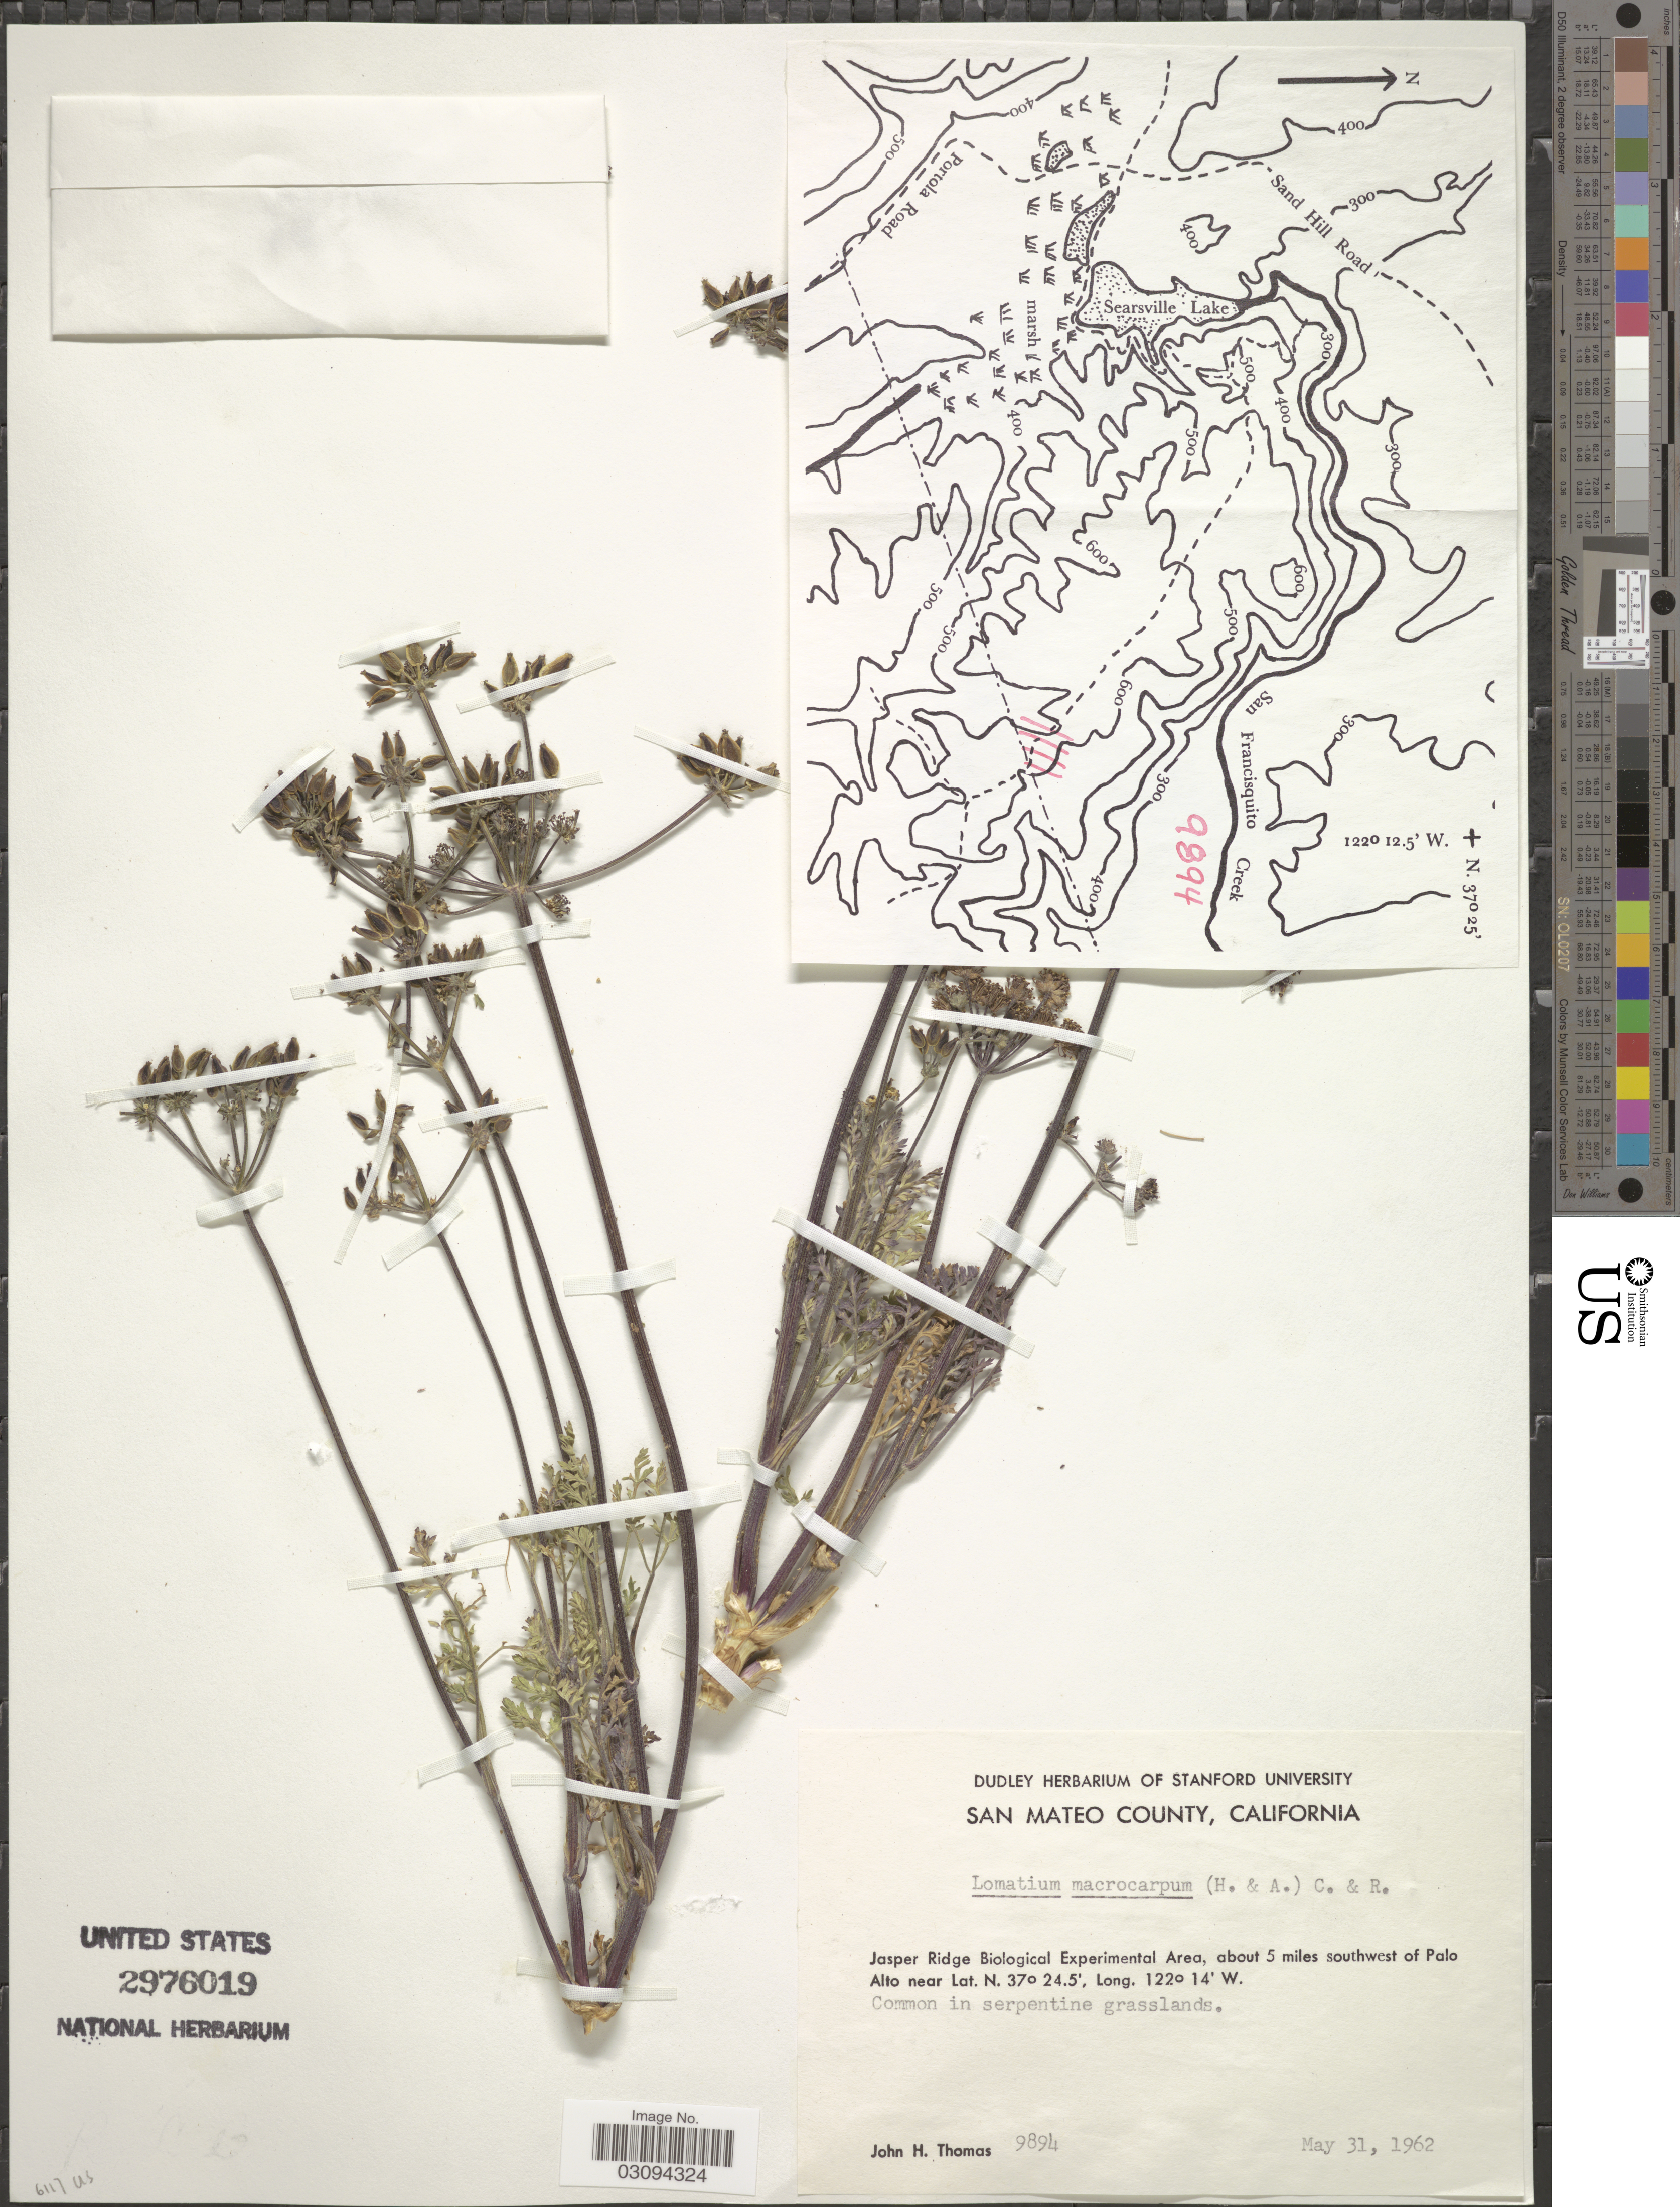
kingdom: Plantae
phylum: Tracheophyta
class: Magnoliopsida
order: Apiales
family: Apiaceae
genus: Lomatium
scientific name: Lomatium macrocarpum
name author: (Hook. et al.) J.M. Coult. & Rose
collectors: J. H. Thomas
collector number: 9894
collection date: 1962-05-31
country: United States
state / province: California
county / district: San Mateo Co.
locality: Jasper Ridge Biological Experimental Area, about 5 miles southwest of Palo Alto.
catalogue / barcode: US 2976019